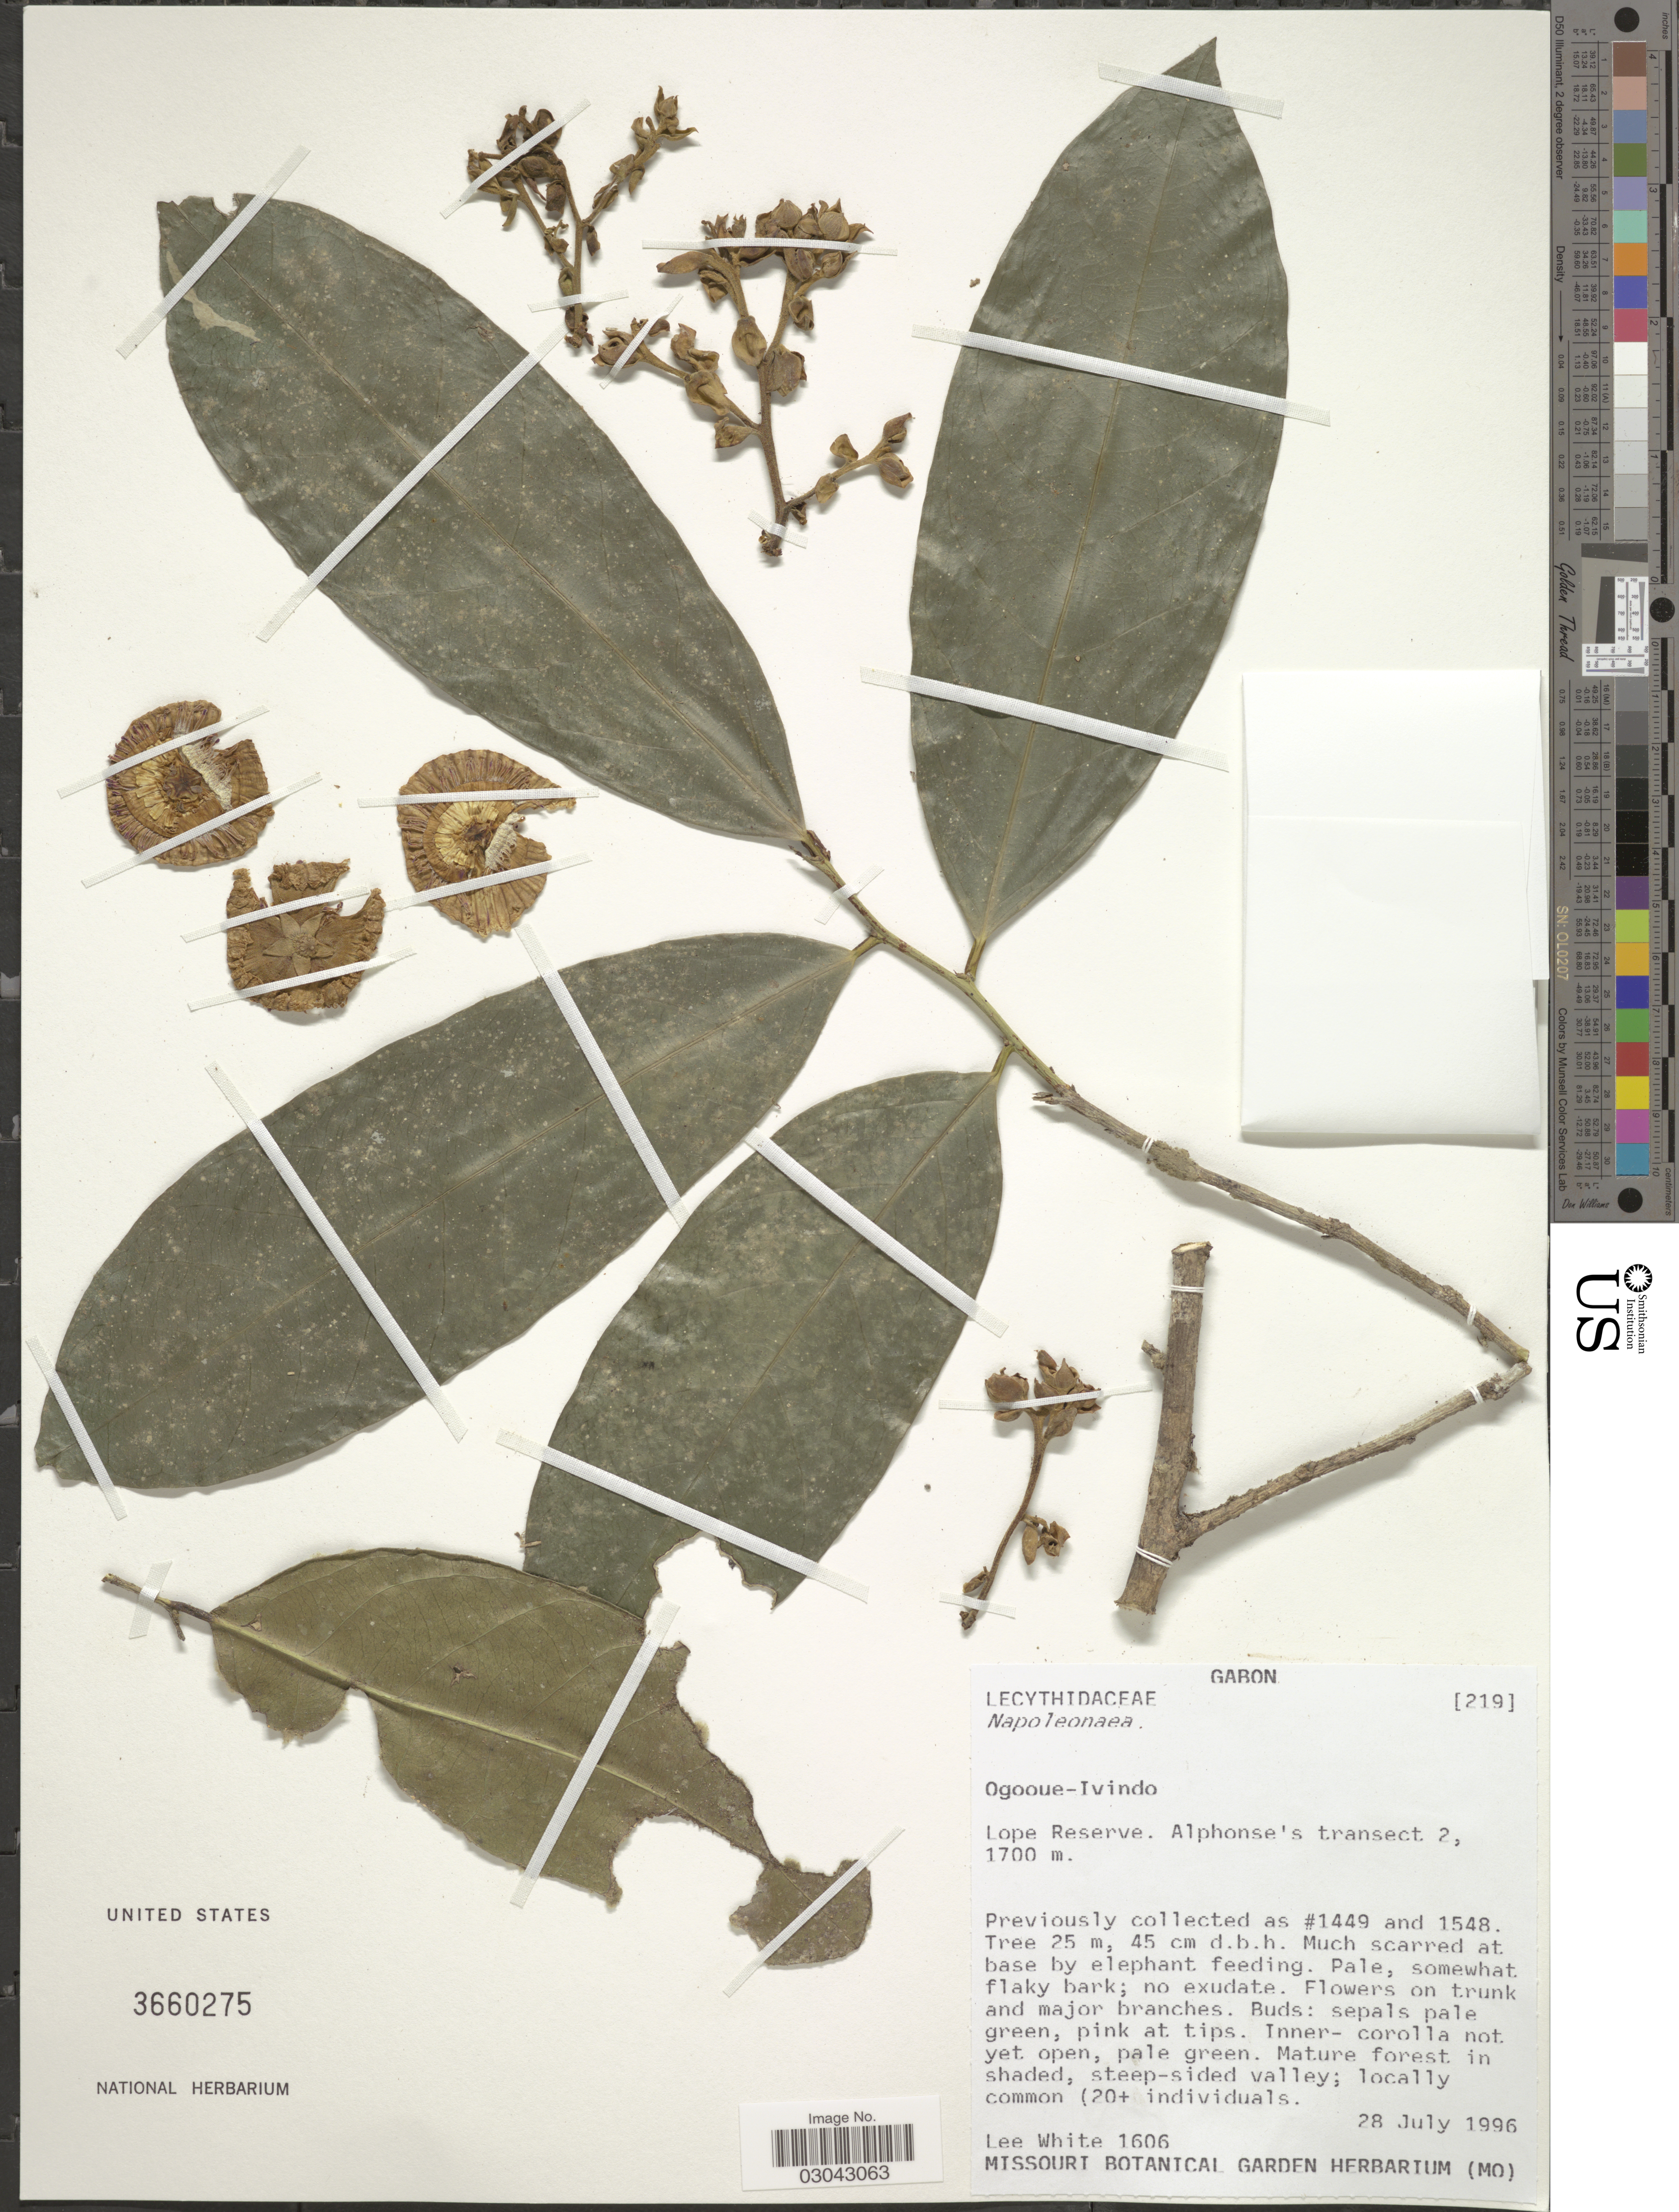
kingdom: Plantae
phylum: Tracheophyta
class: Magnoliopsida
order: Ericales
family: Lecythidaceae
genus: Napoleonaea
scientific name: Napoleonaea sp.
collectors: L. White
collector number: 1606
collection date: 1996-07-28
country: Gabon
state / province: Ogooue-Ivindo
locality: Lope Reserve. Alphonse's transect 2.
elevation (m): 1700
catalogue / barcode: US 3660275